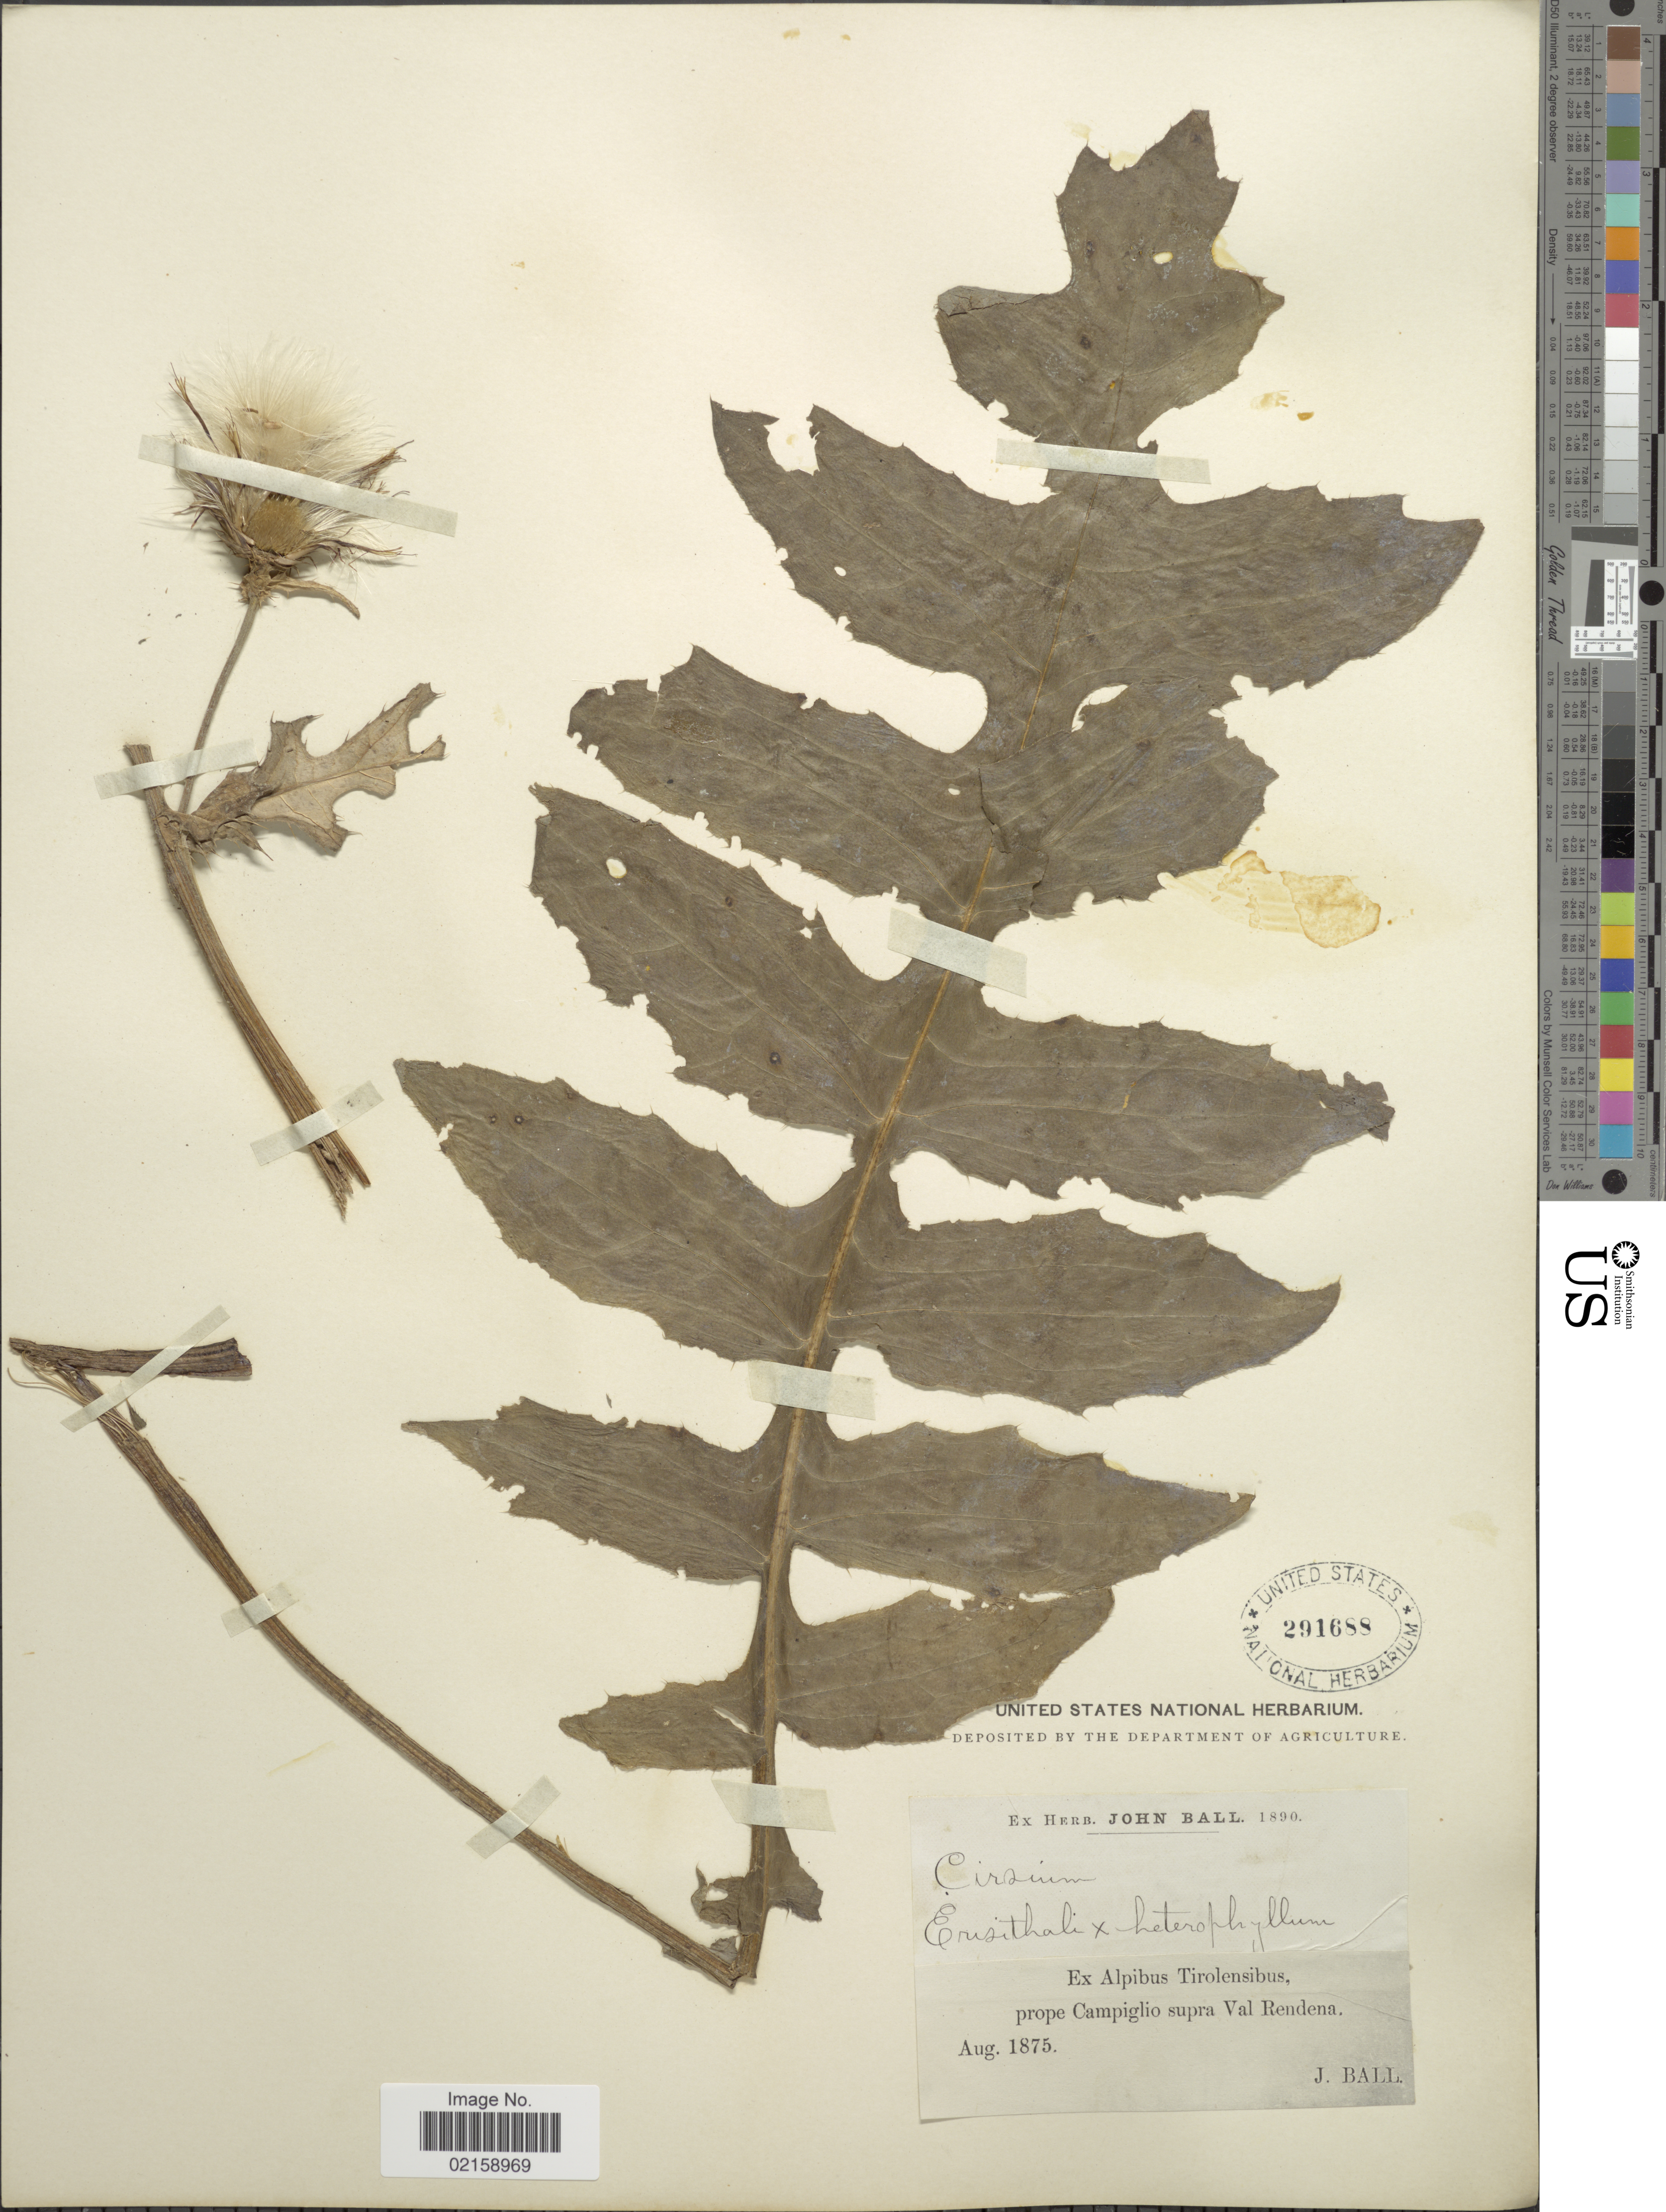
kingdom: Plantae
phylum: Tracheophyta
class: Magnoliopsida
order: Asterales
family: Asteraceae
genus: Cirsium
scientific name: Cirsium erisithales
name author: (Jacq.) Scop.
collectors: J. Ball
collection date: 1875-08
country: Italy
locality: Ex Alpibus Tirolensibus, prope Campiglio aupra Val Rendena.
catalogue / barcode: US 291688